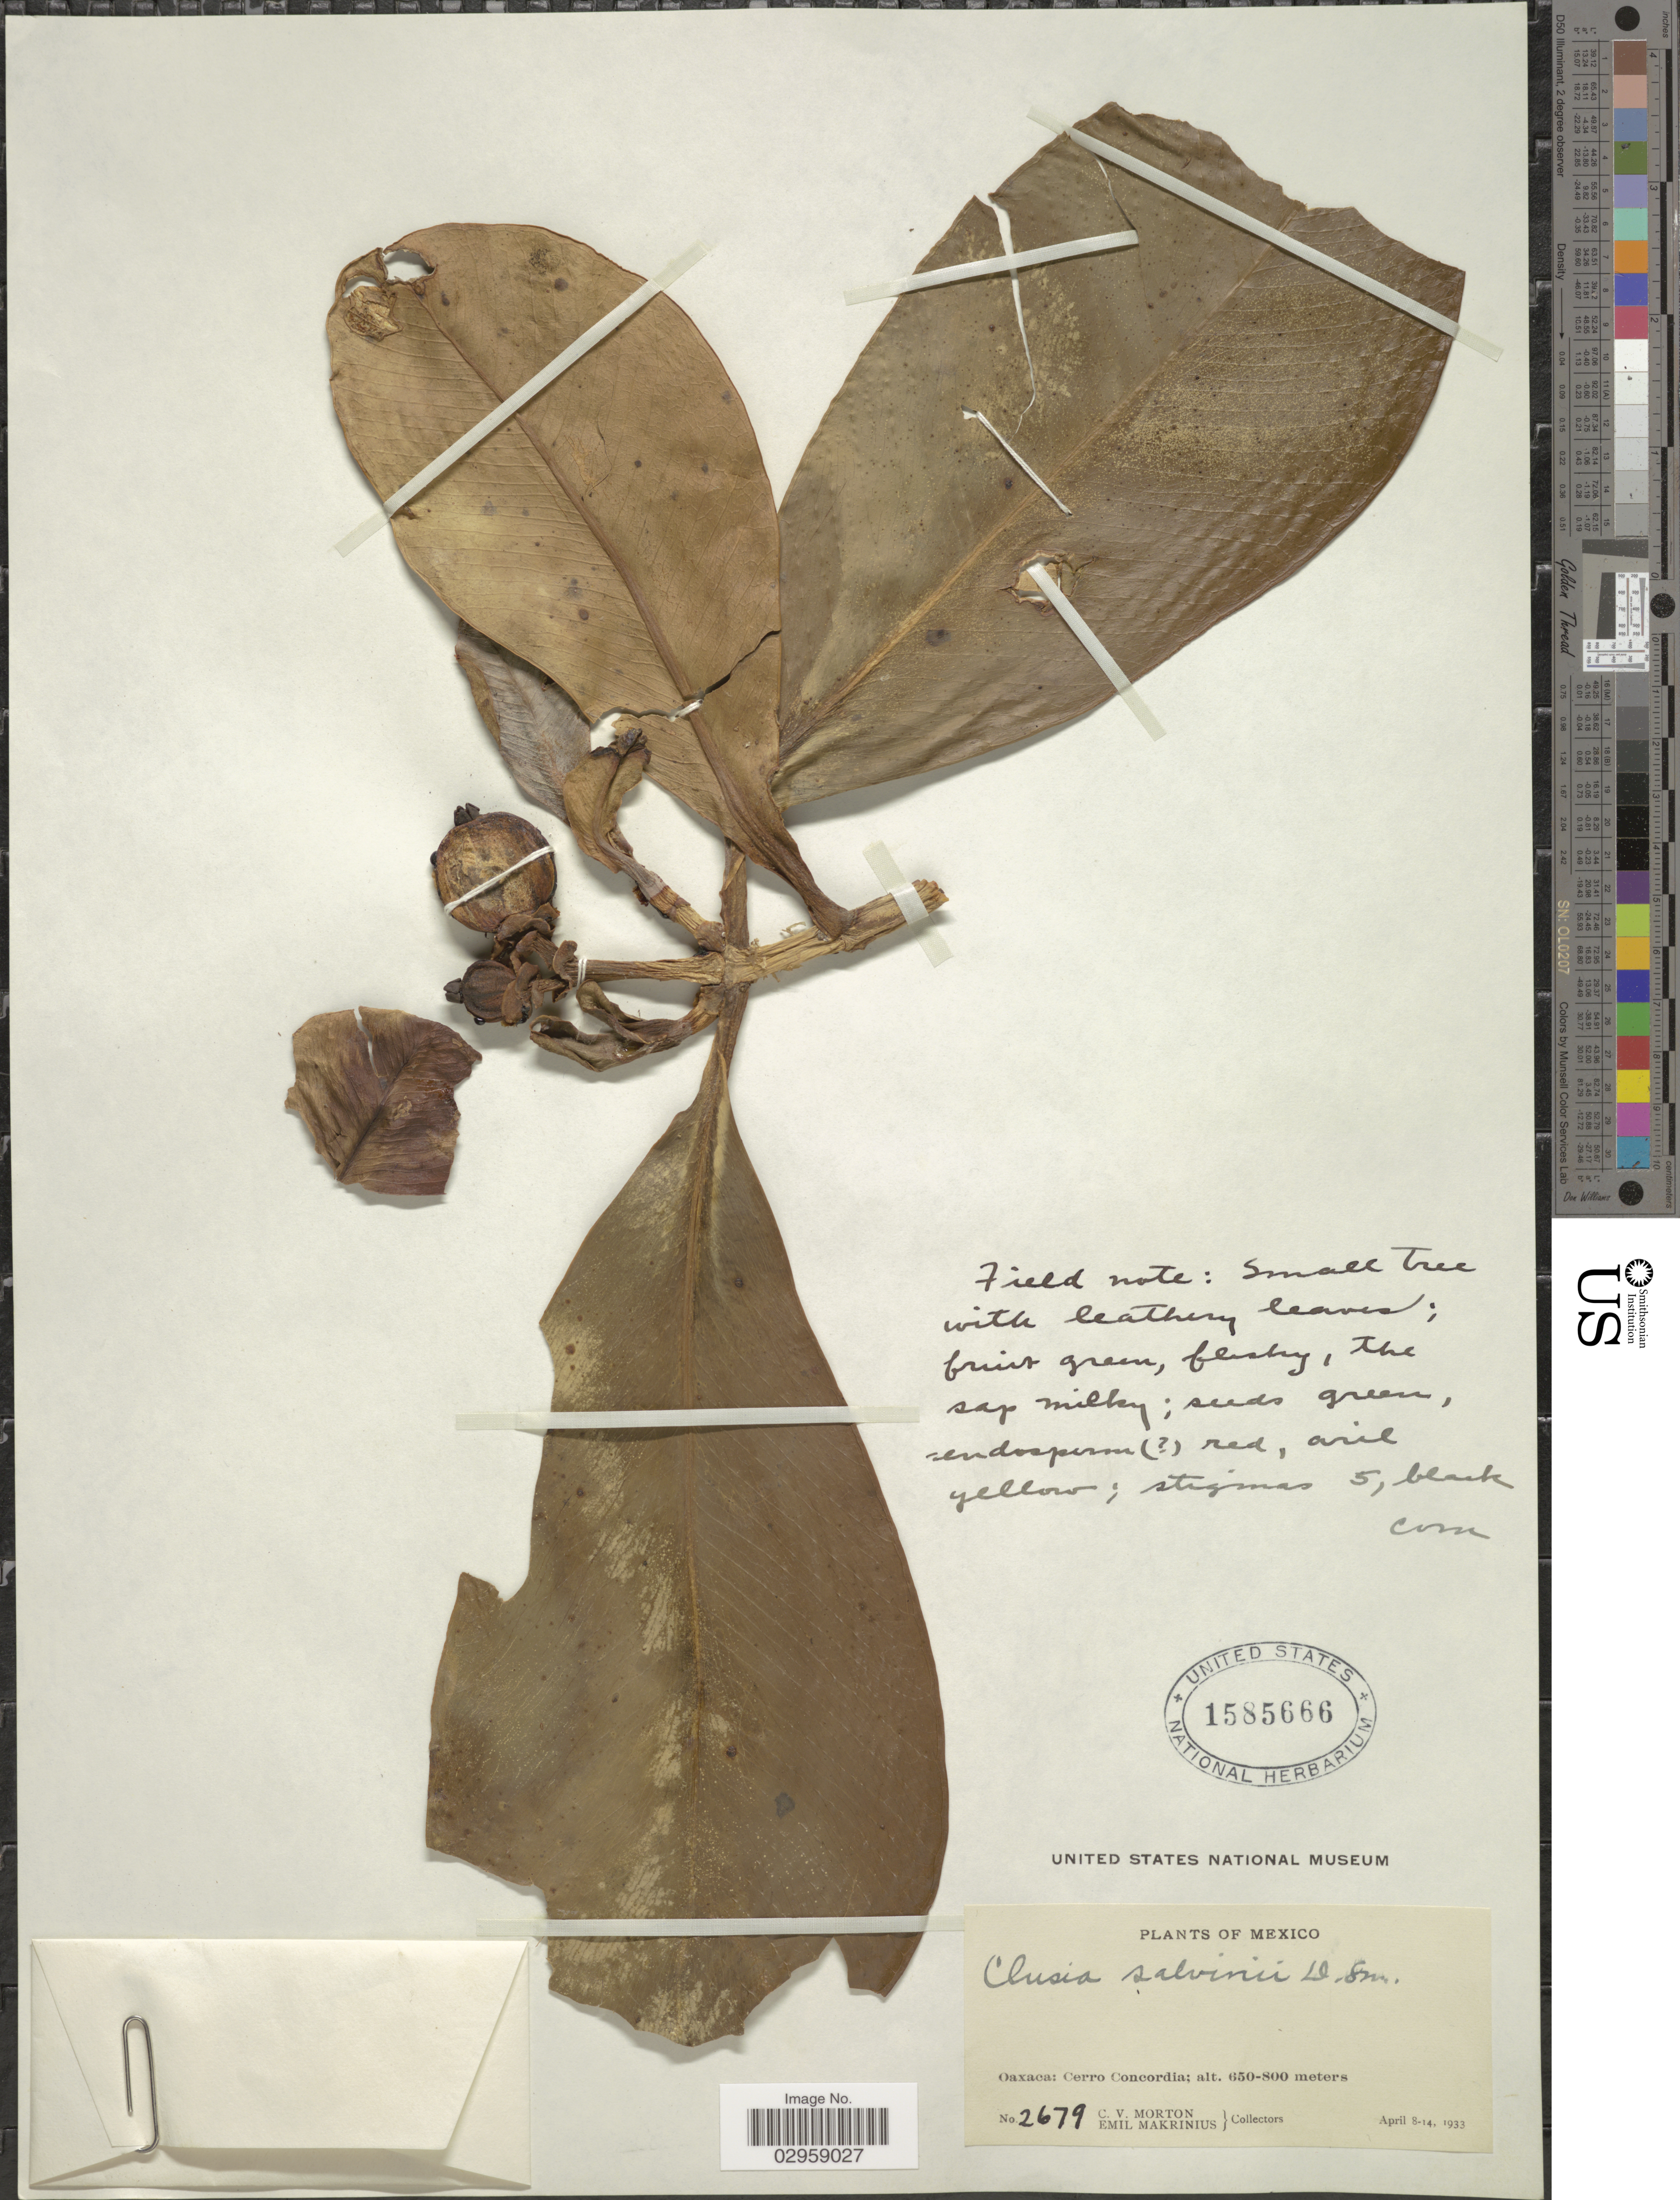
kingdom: Plantae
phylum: Tracheophyta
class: Magnoliopsida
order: Malpighiales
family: Clusiaceae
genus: Clusia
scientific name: Clusia salvinii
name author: Donn. Sm.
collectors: C. V. Morton & E. Makrinius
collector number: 2679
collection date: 1933-04-08/1933-04-14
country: Mexico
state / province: Oaxaca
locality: Cerro Concordia.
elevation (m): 650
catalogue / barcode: US 1585666